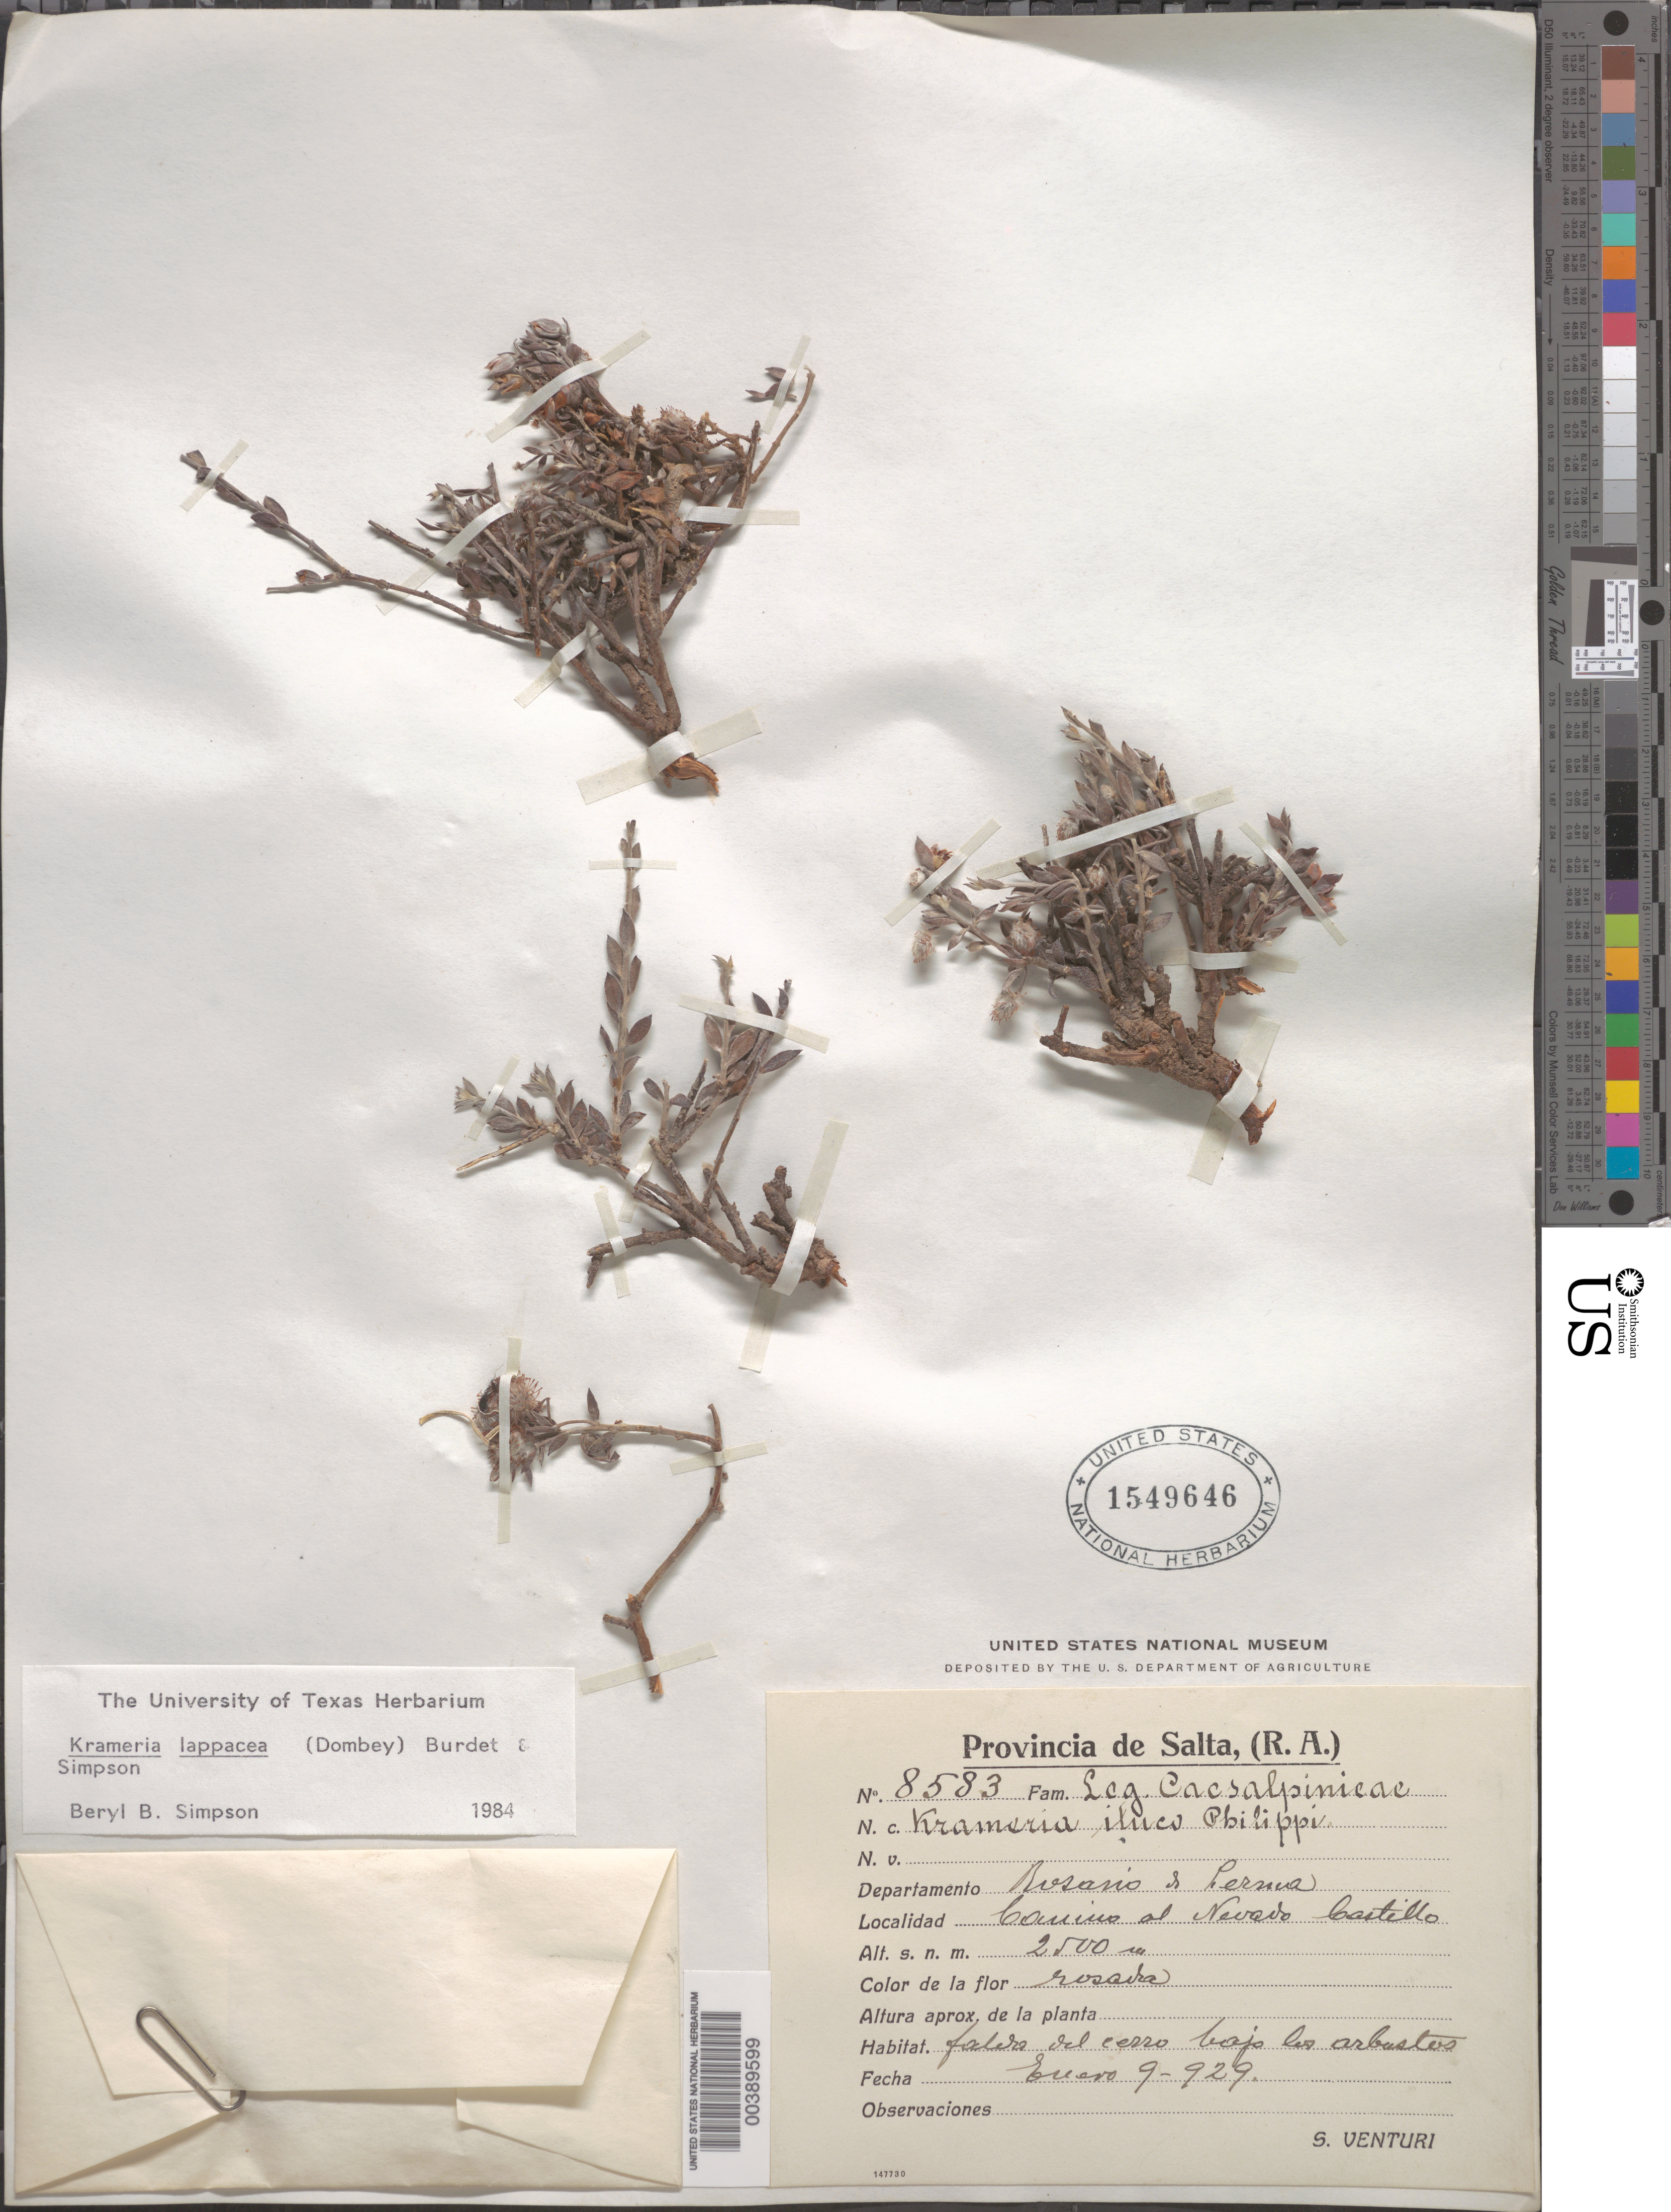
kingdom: Plantae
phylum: Tracheophyta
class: Magnoliopsida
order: Zygophyllales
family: Krameriaceae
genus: Krameria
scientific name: Krameria lappacea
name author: (Dombey) Burdet & B.B. Simpson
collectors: S. Venturi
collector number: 8583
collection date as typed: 09 Jan 1929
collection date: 1929-01-09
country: Argentina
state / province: Salta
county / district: Rosario de Lerma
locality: Camino al Nevado Castillo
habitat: Falda del cerra bajo los arbustos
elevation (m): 2500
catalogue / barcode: US 1549646